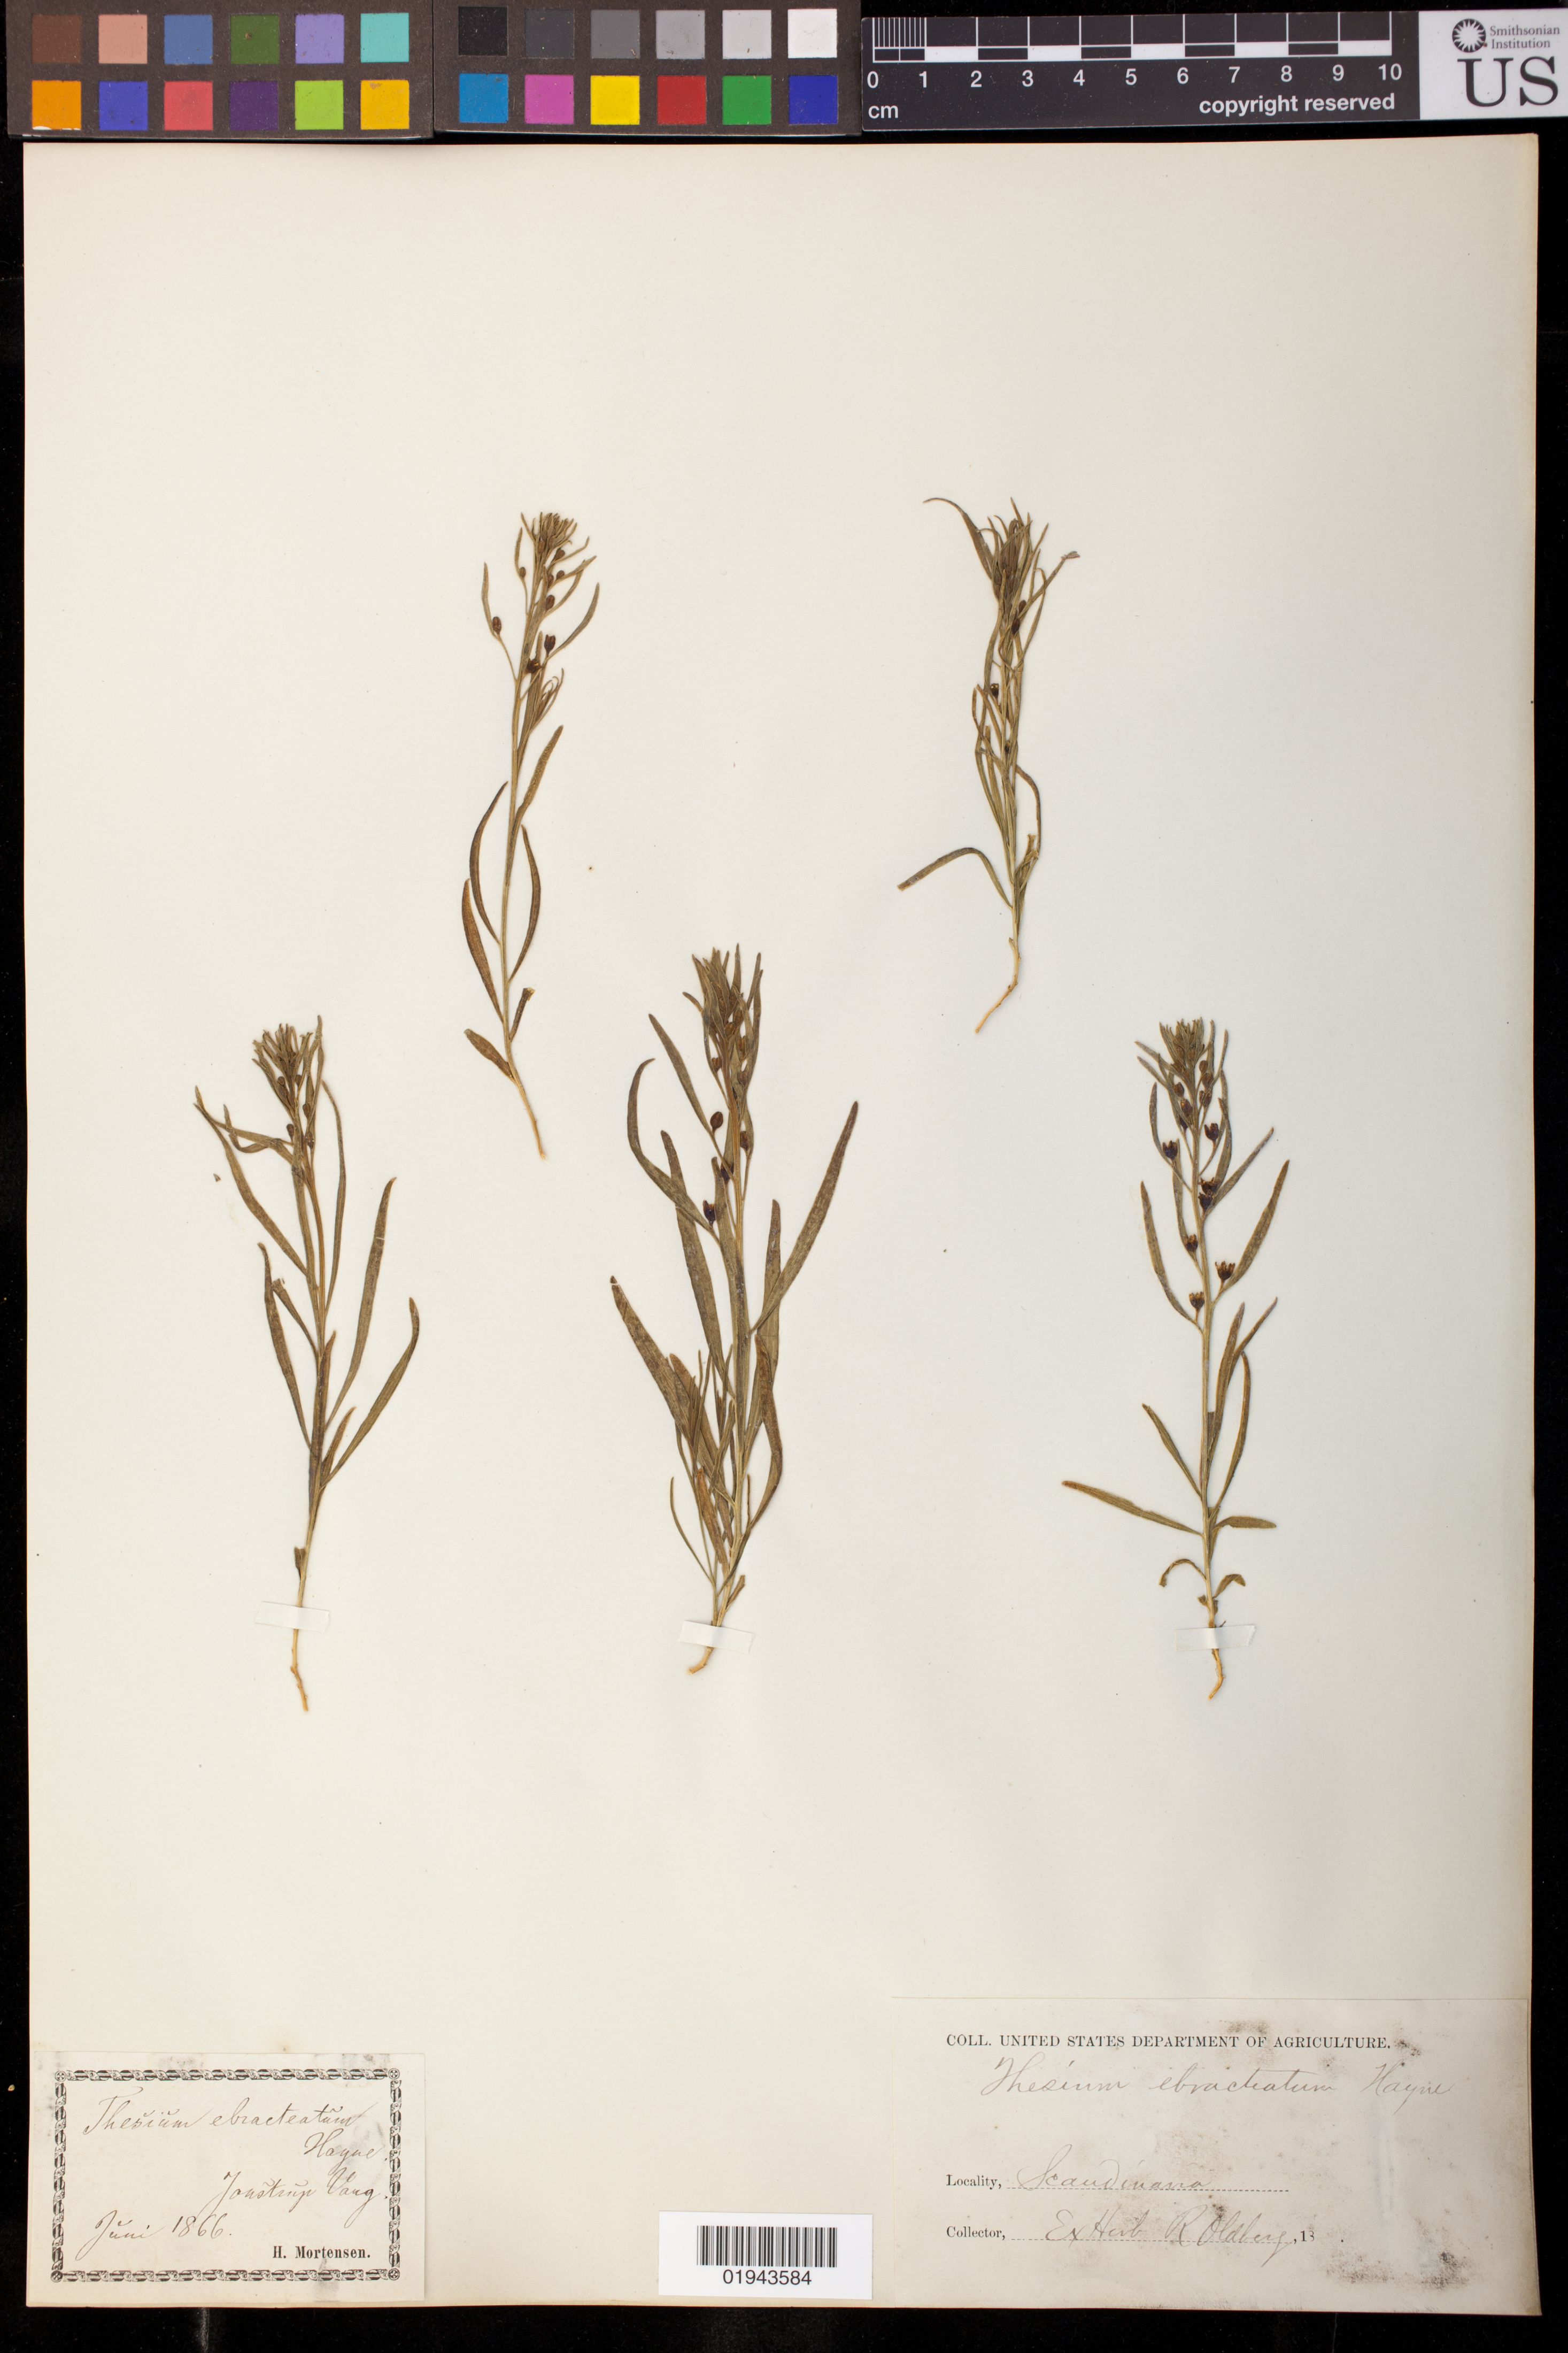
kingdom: Plantae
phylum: Tracheophyta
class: Magnoliopsida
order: Santalales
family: Thesiaceae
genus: Thesium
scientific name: Thesium ebracteatum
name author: Hayne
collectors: H. Mortensen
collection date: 1866-06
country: Denmark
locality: Jonstrup Vang